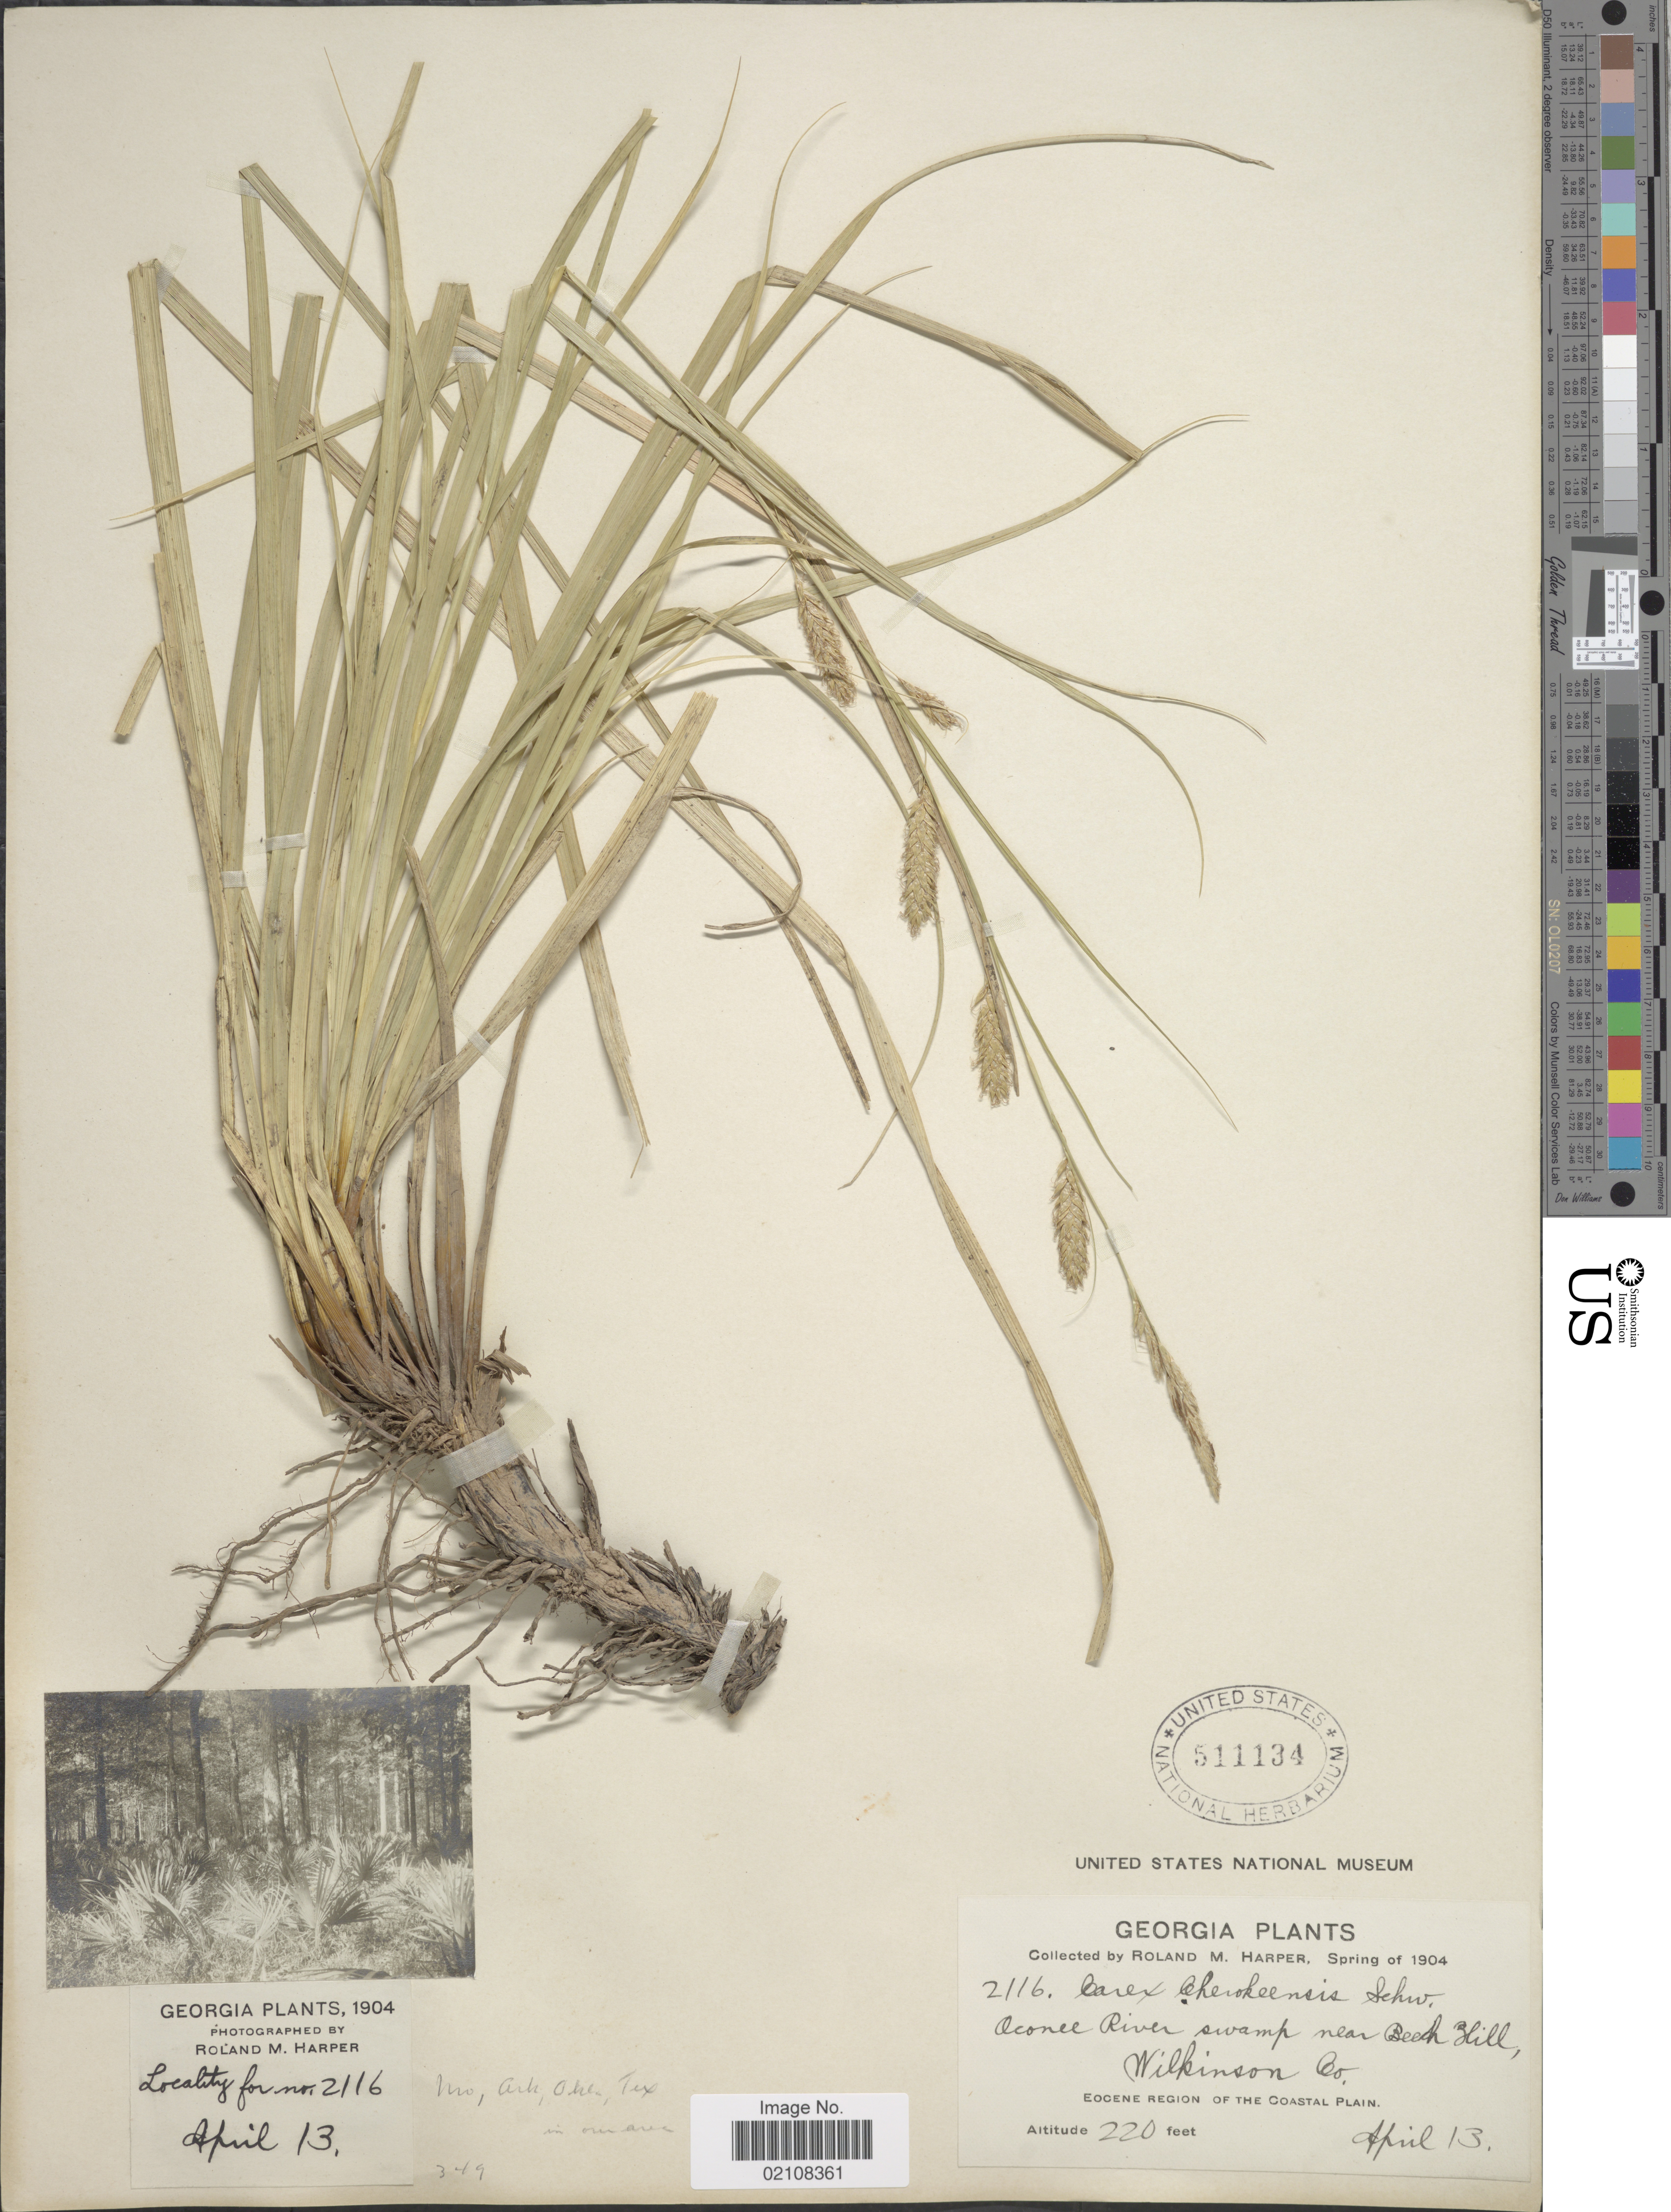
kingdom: Plantae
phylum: Tracheophyta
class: Liliopsida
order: Poales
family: Cyperaceae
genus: Carex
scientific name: Carex cherokeensis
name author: Schwein.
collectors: R. M. Harper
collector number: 2116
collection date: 1904-04-13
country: United States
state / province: Georgia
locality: Oconee River swamp near Beck Hill, Wilkinson Co., Eocene Region of The Coastal Plain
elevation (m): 67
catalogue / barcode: US 511134